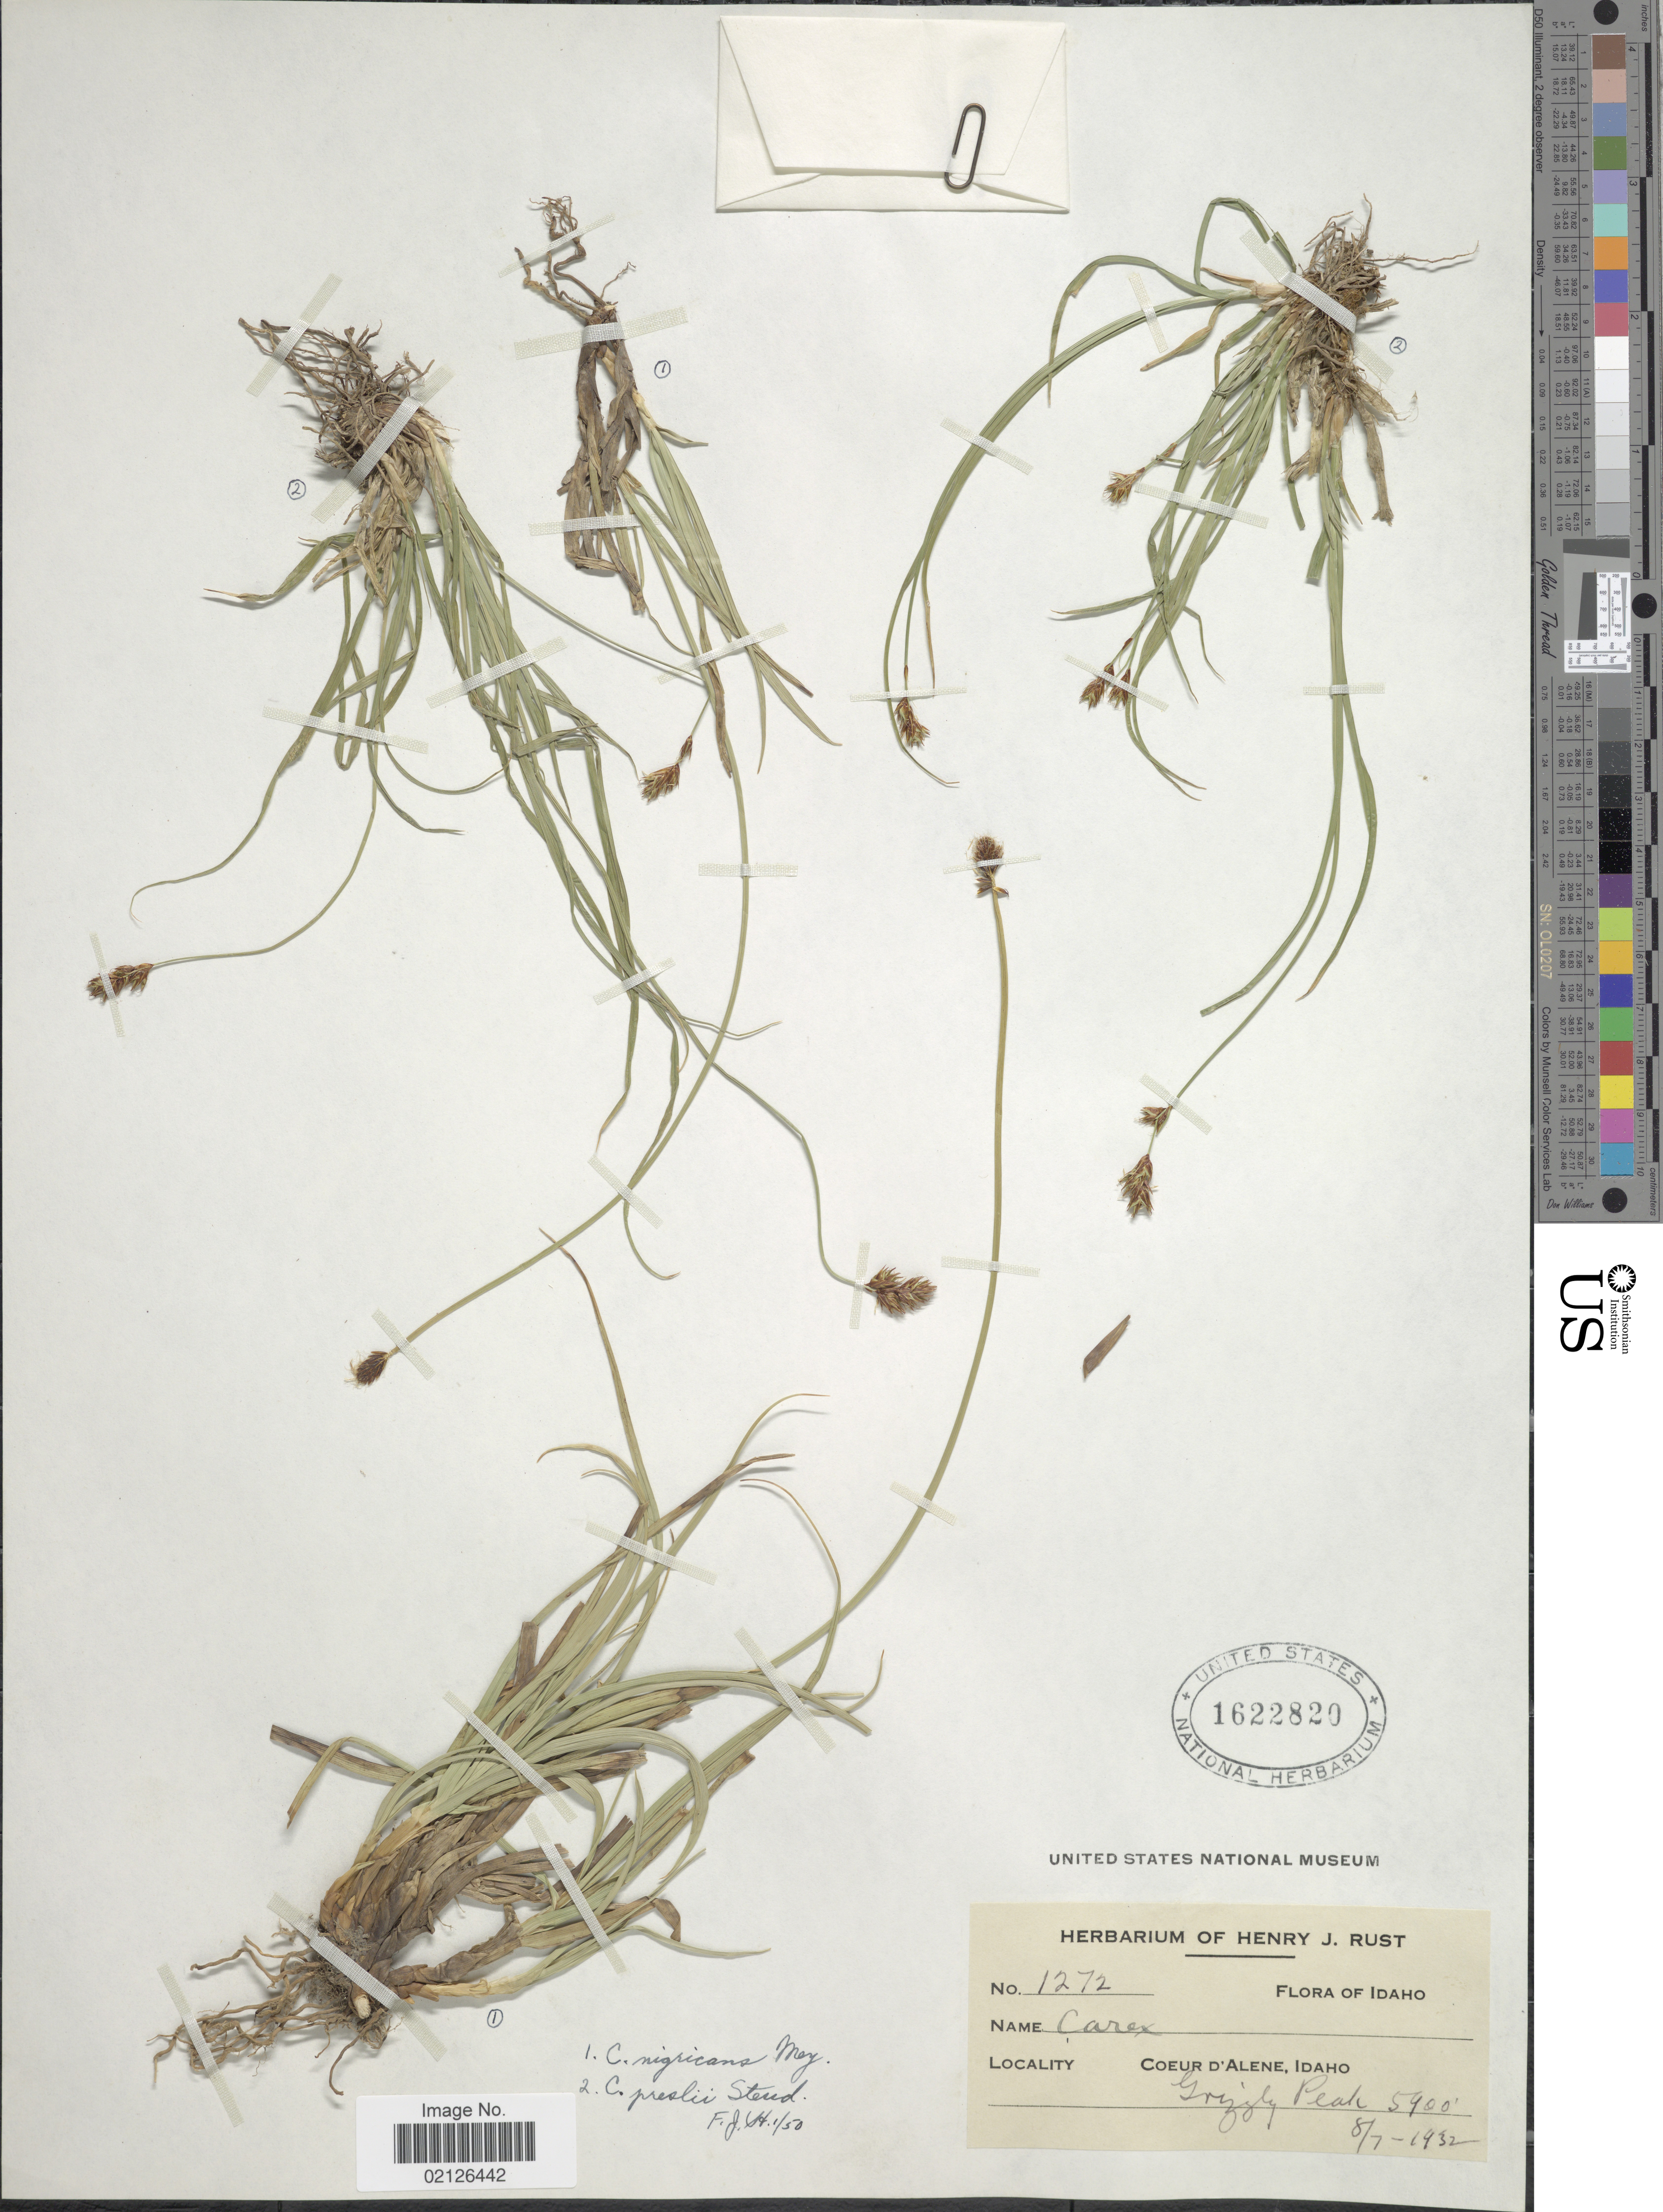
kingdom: Plantae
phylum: Tracheophyta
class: Liliopsida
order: Poales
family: Cyperaceae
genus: Carex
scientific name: Carex nigricans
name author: C.A. Mey.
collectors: ex herb. Henry J. Rust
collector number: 1272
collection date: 1932-08-07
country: United States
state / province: Idaho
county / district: Kootenai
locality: Coeur d'Alene, Grizzly Peak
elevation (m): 1798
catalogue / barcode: US 1622820